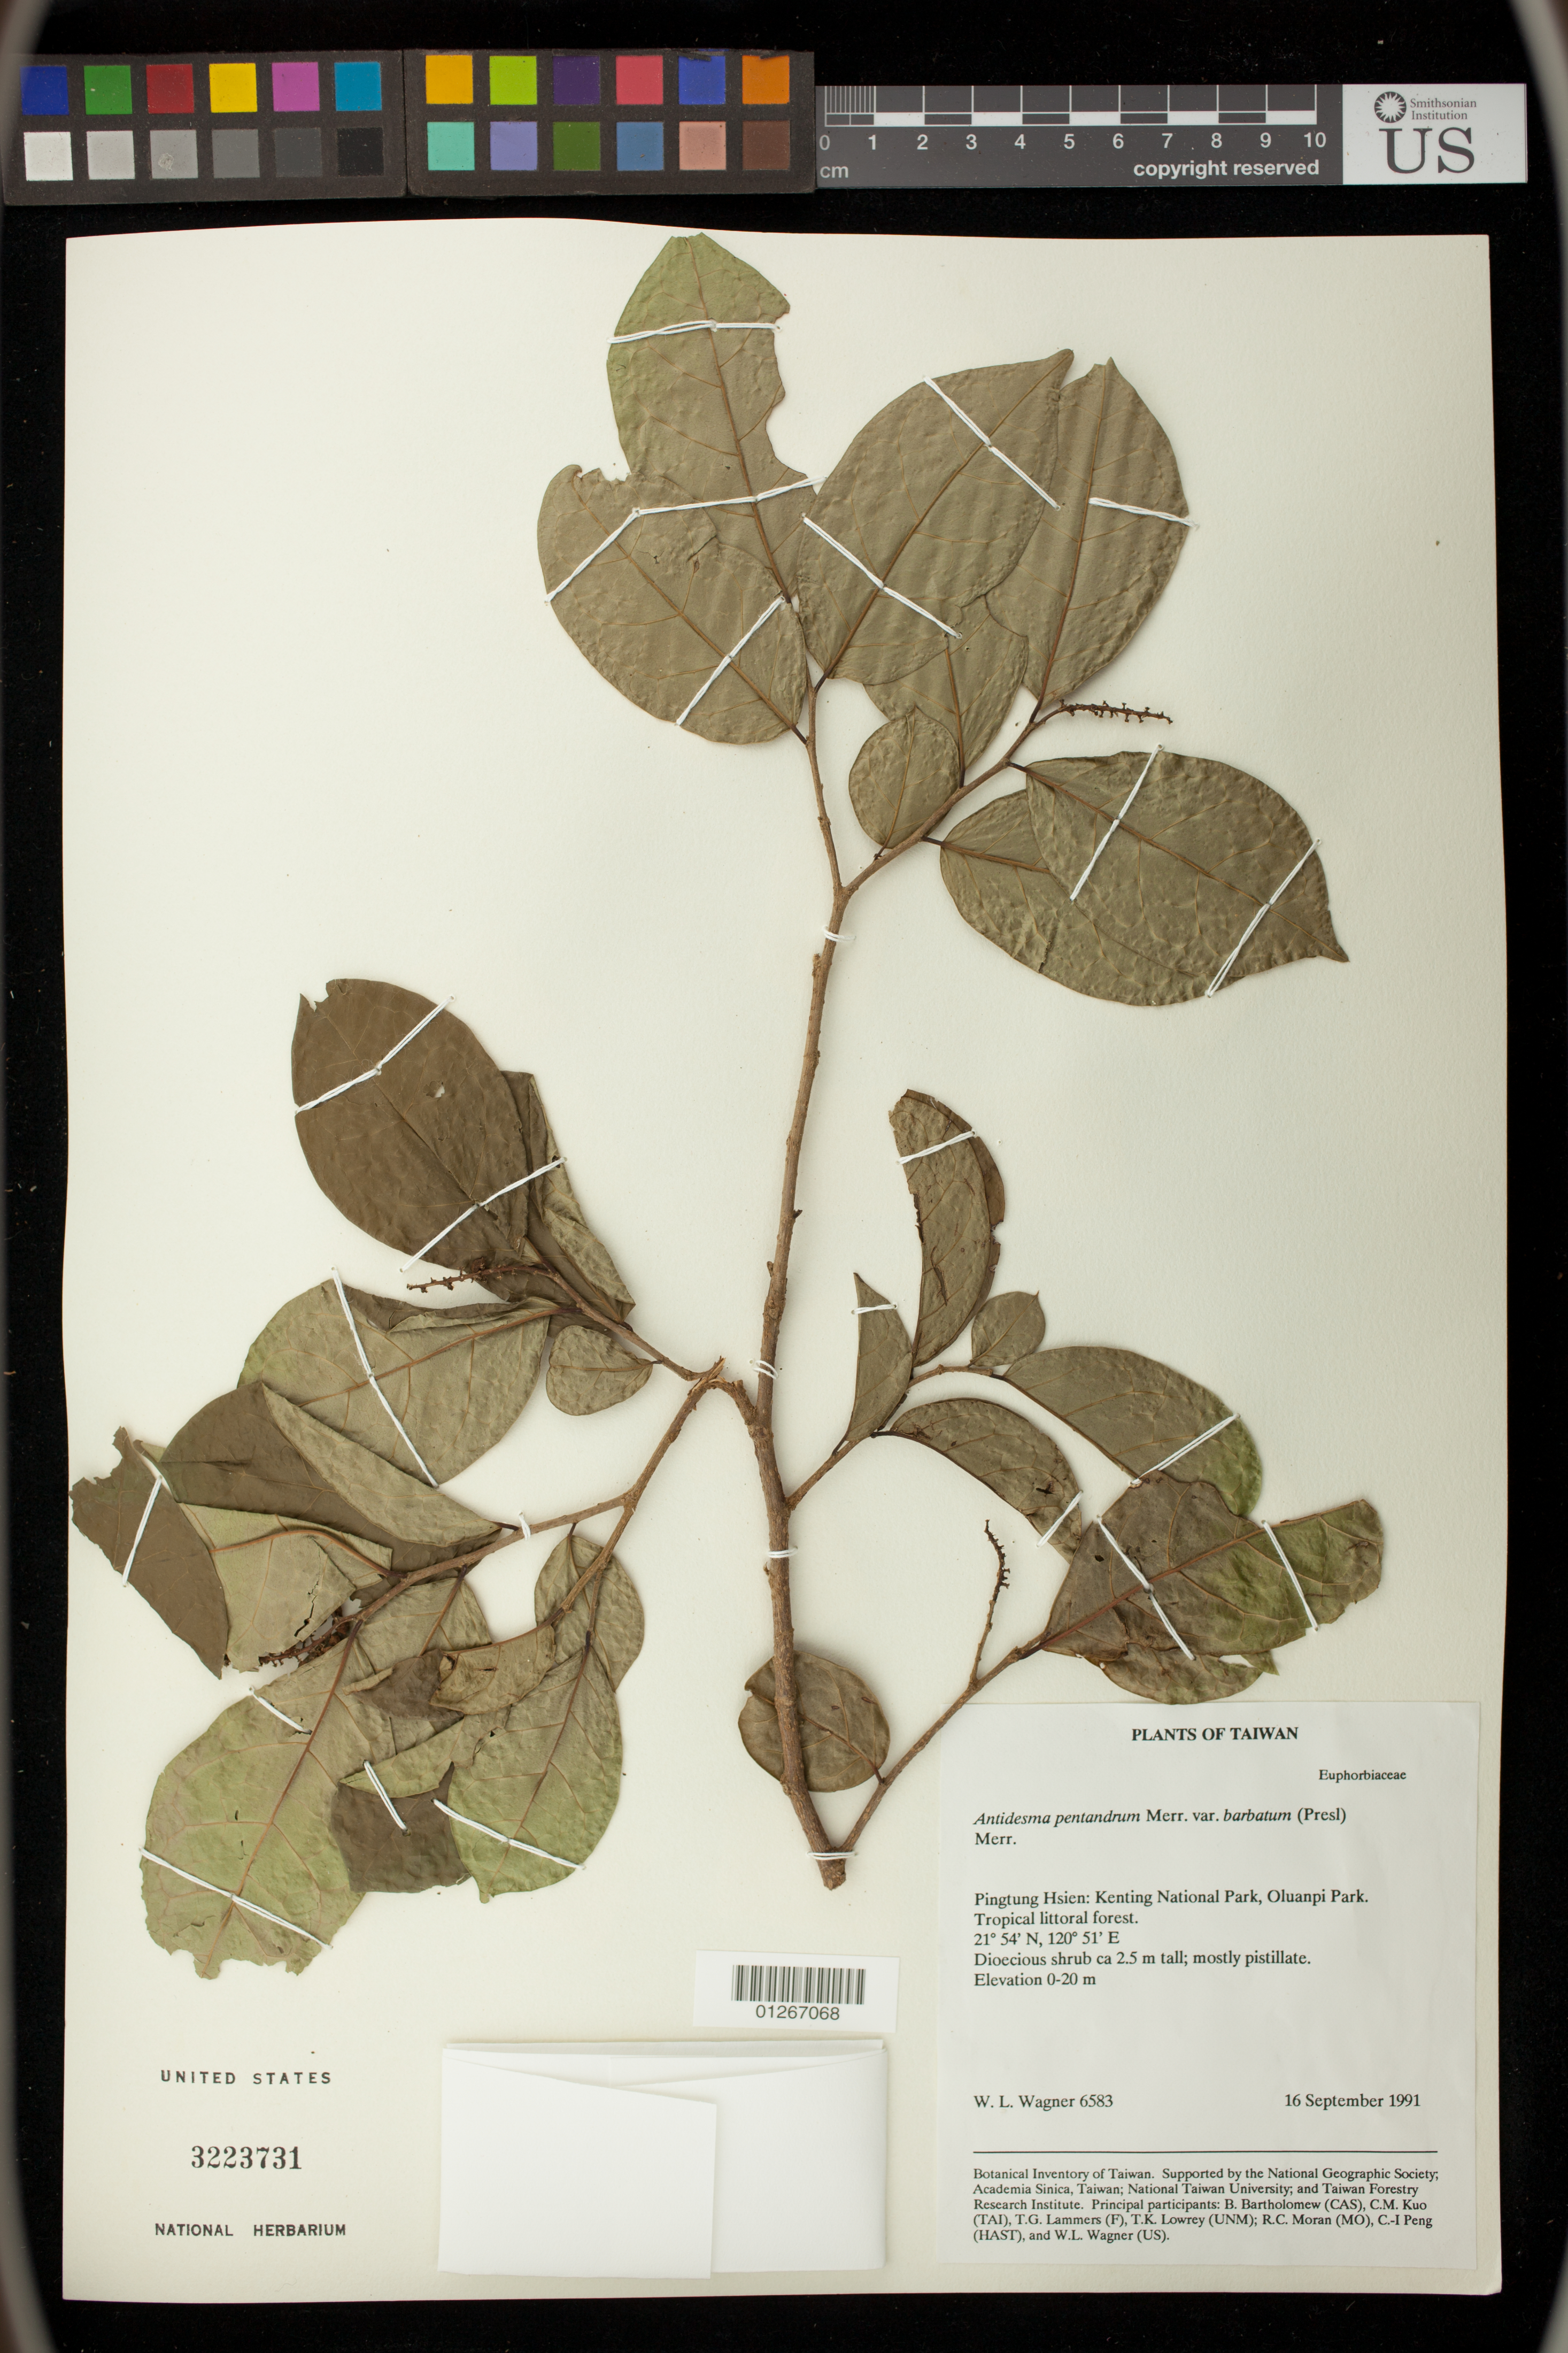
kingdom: Plantae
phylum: Tracheophyta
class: Magnoliopsida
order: Malpighiales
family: Phyllanthaceae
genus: Antidesma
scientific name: Antidesma pentandrum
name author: (Blanco) Merr.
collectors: W. L. Wagner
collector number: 6583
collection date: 1991-09-16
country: Taiwan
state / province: Pingtung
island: Taiwan [Formosa]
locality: Pingtung Hsien: Kenting National Park, Oluanpi Park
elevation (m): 0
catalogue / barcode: US 3223731